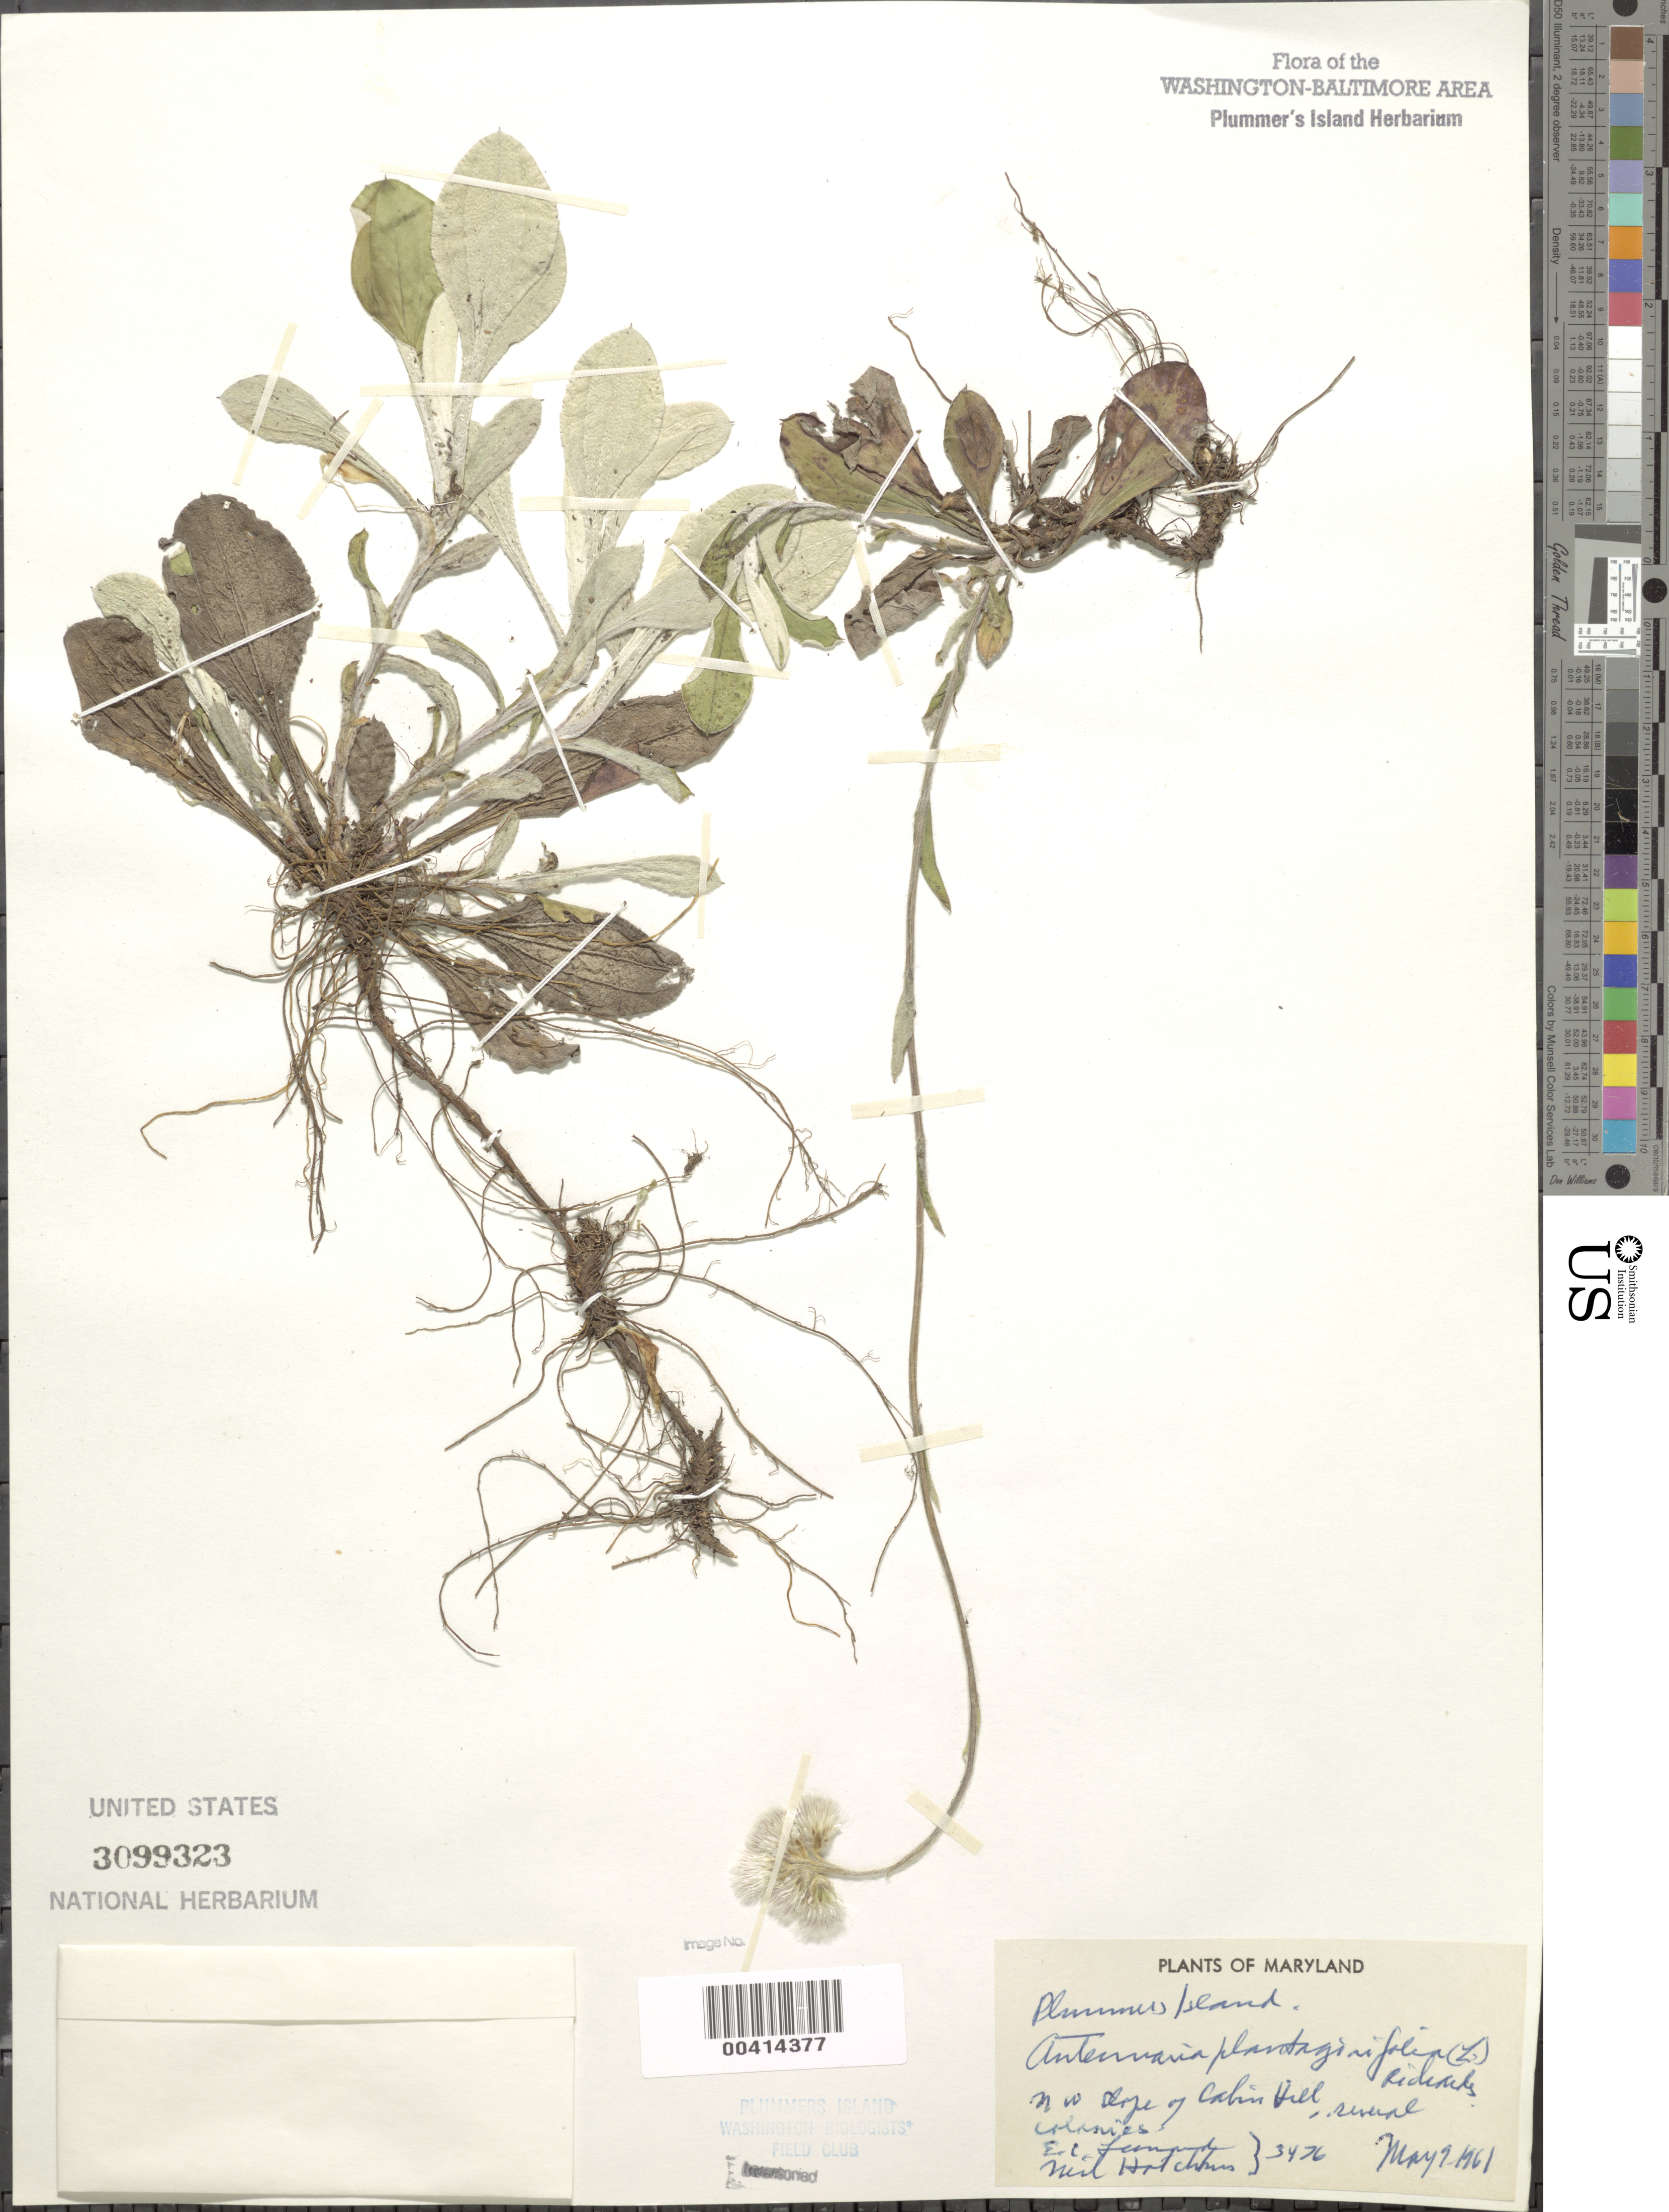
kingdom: Plantae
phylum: Tracheophyta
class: Magnoliopsida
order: Asterales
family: Asteraceae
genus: Antennaria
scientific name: Antennaria plantaginifolia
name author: (L.) Richardson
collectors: N. Hotchkiss & E. C. Leonard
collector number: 3476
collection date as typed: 09 May 1961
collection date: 1961-05-09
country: United States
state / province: Maryland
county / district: Montgomery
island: Plummers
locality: Plummer's Island, NW slope of Cabin Hill C. & O. Canal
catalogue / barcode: US 3099323